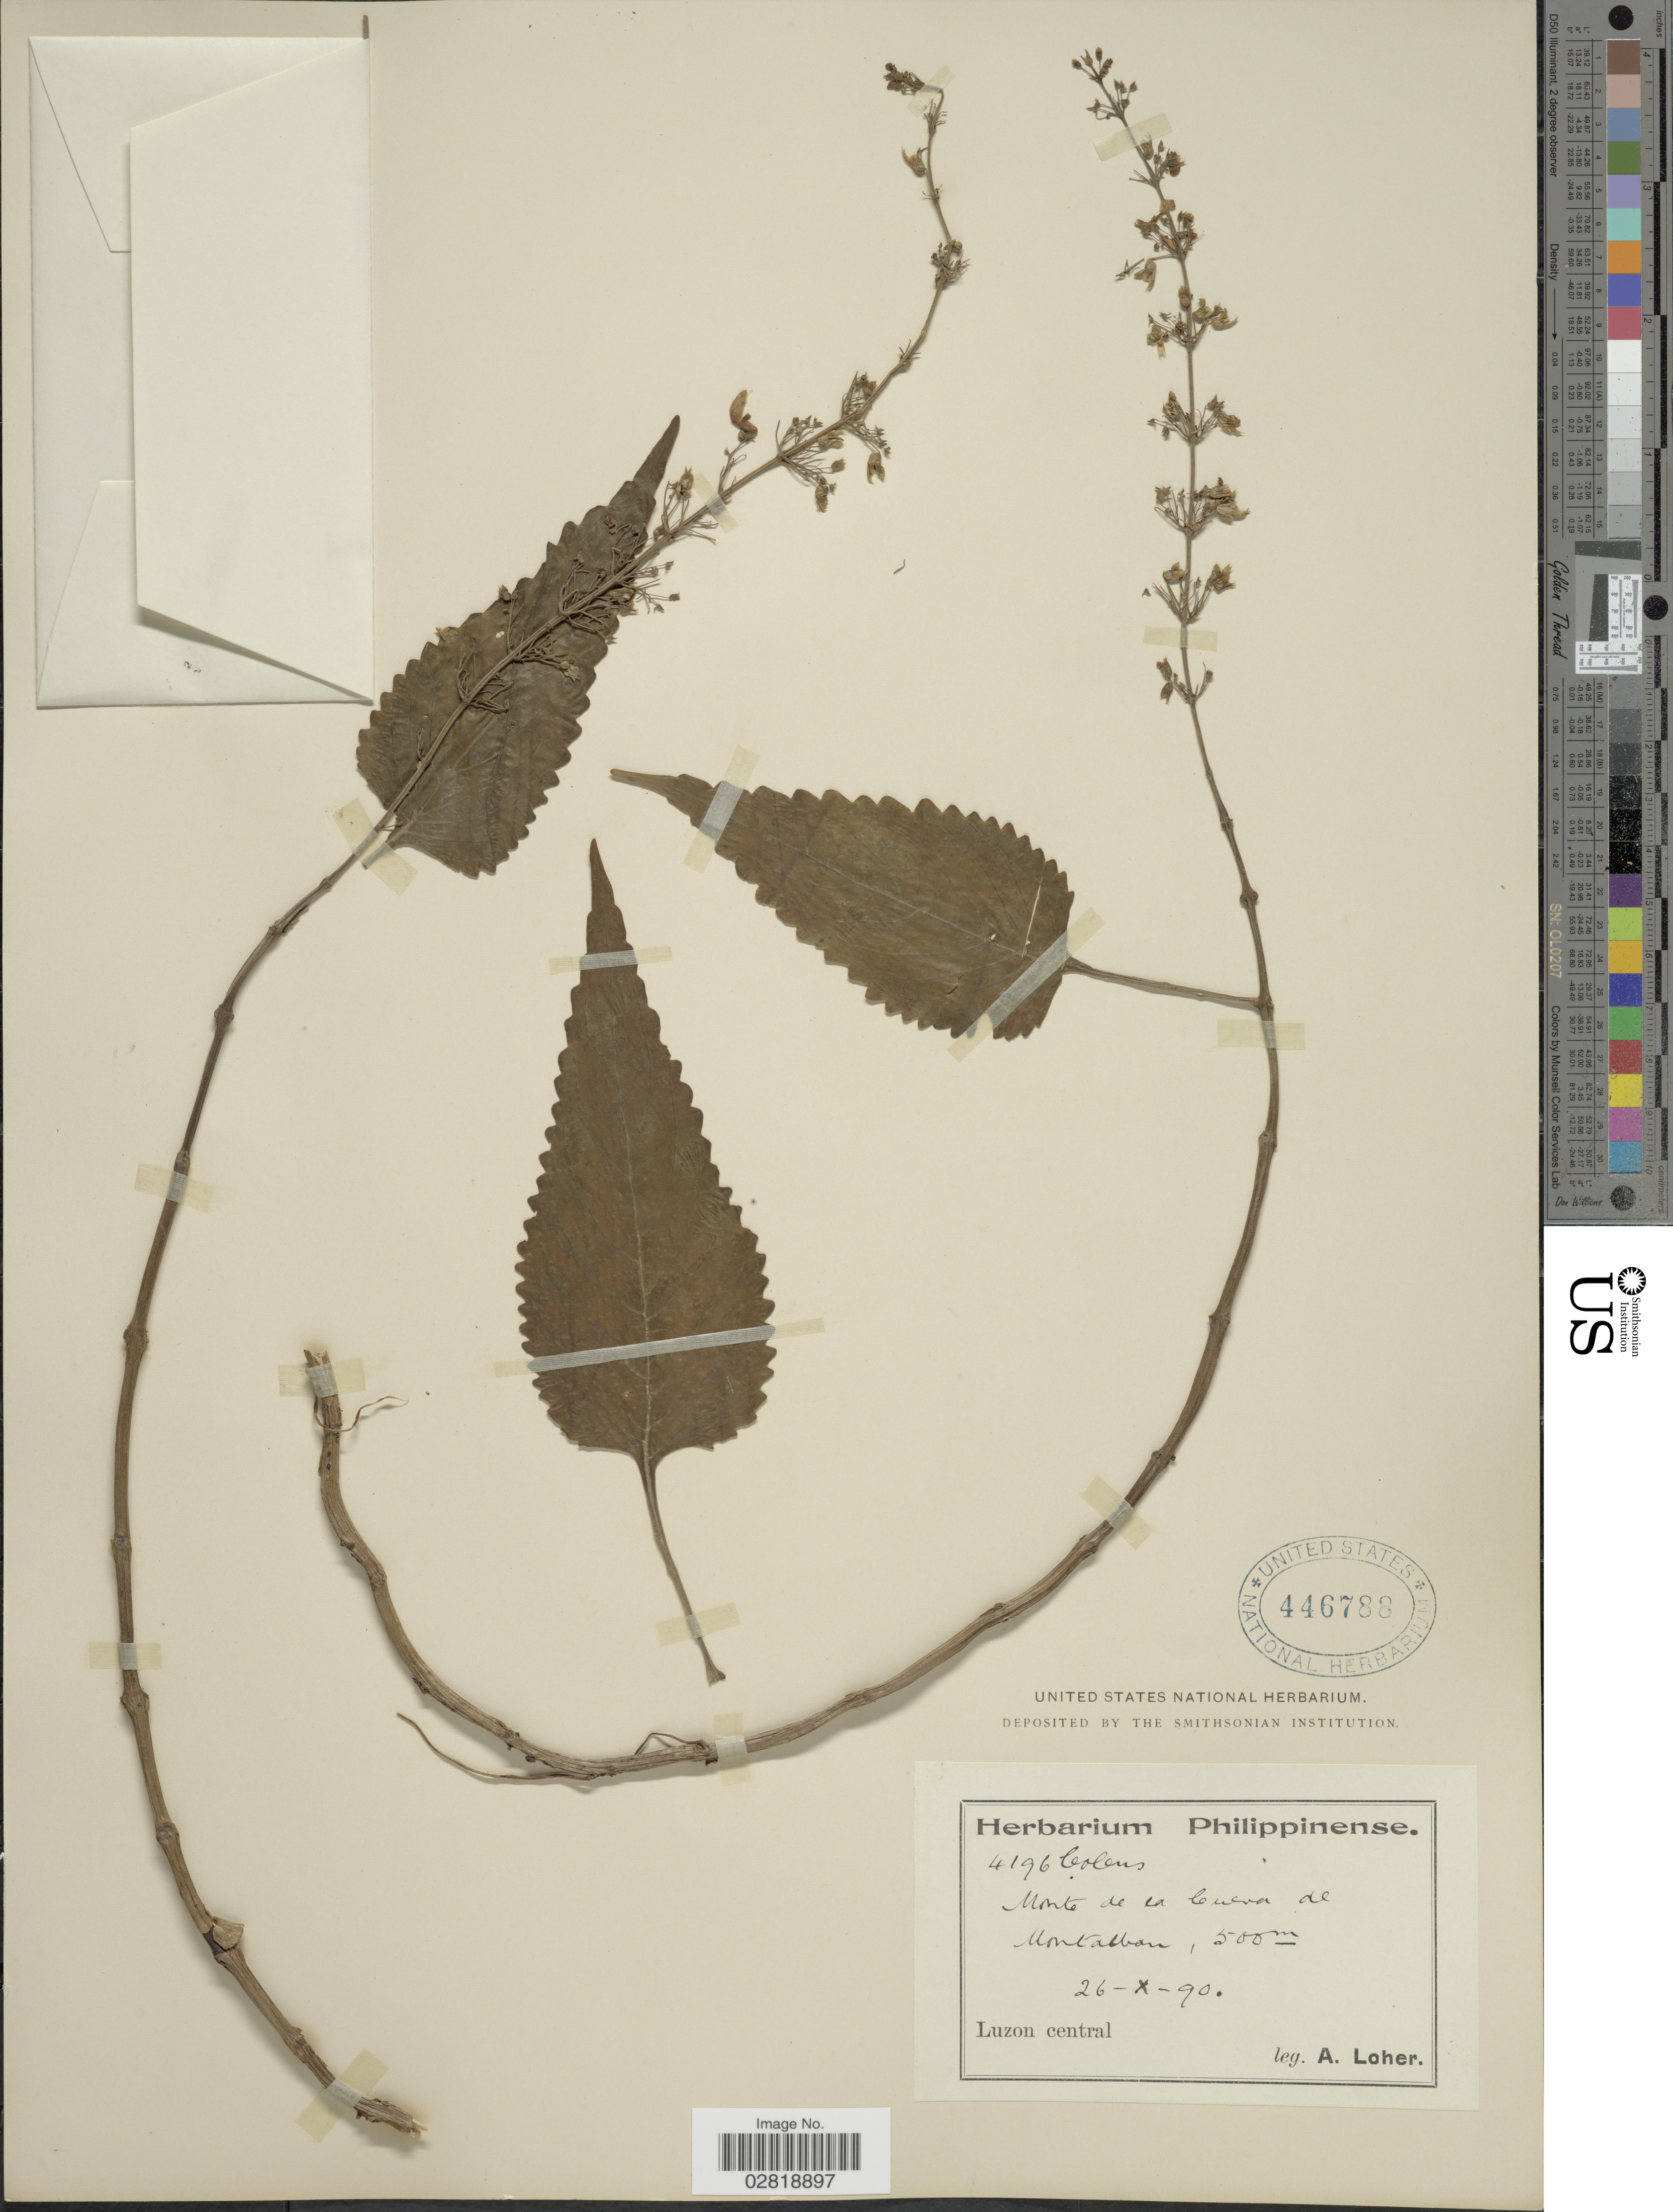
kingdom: Plantae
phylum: Tracheophyta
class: Magnoliopsida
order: Lamiales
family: Lamiaceae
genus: Plectranthus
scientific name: Plectranthus scutellarioides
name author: (L.) R. Br.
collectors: A. Loher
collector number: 4196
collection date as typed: Transcribed d/m/y: 26/10/90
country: Philippines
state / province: Central Luzon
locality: Monte de la Cueva de Montalban.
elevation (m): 500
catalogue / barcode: US 446788